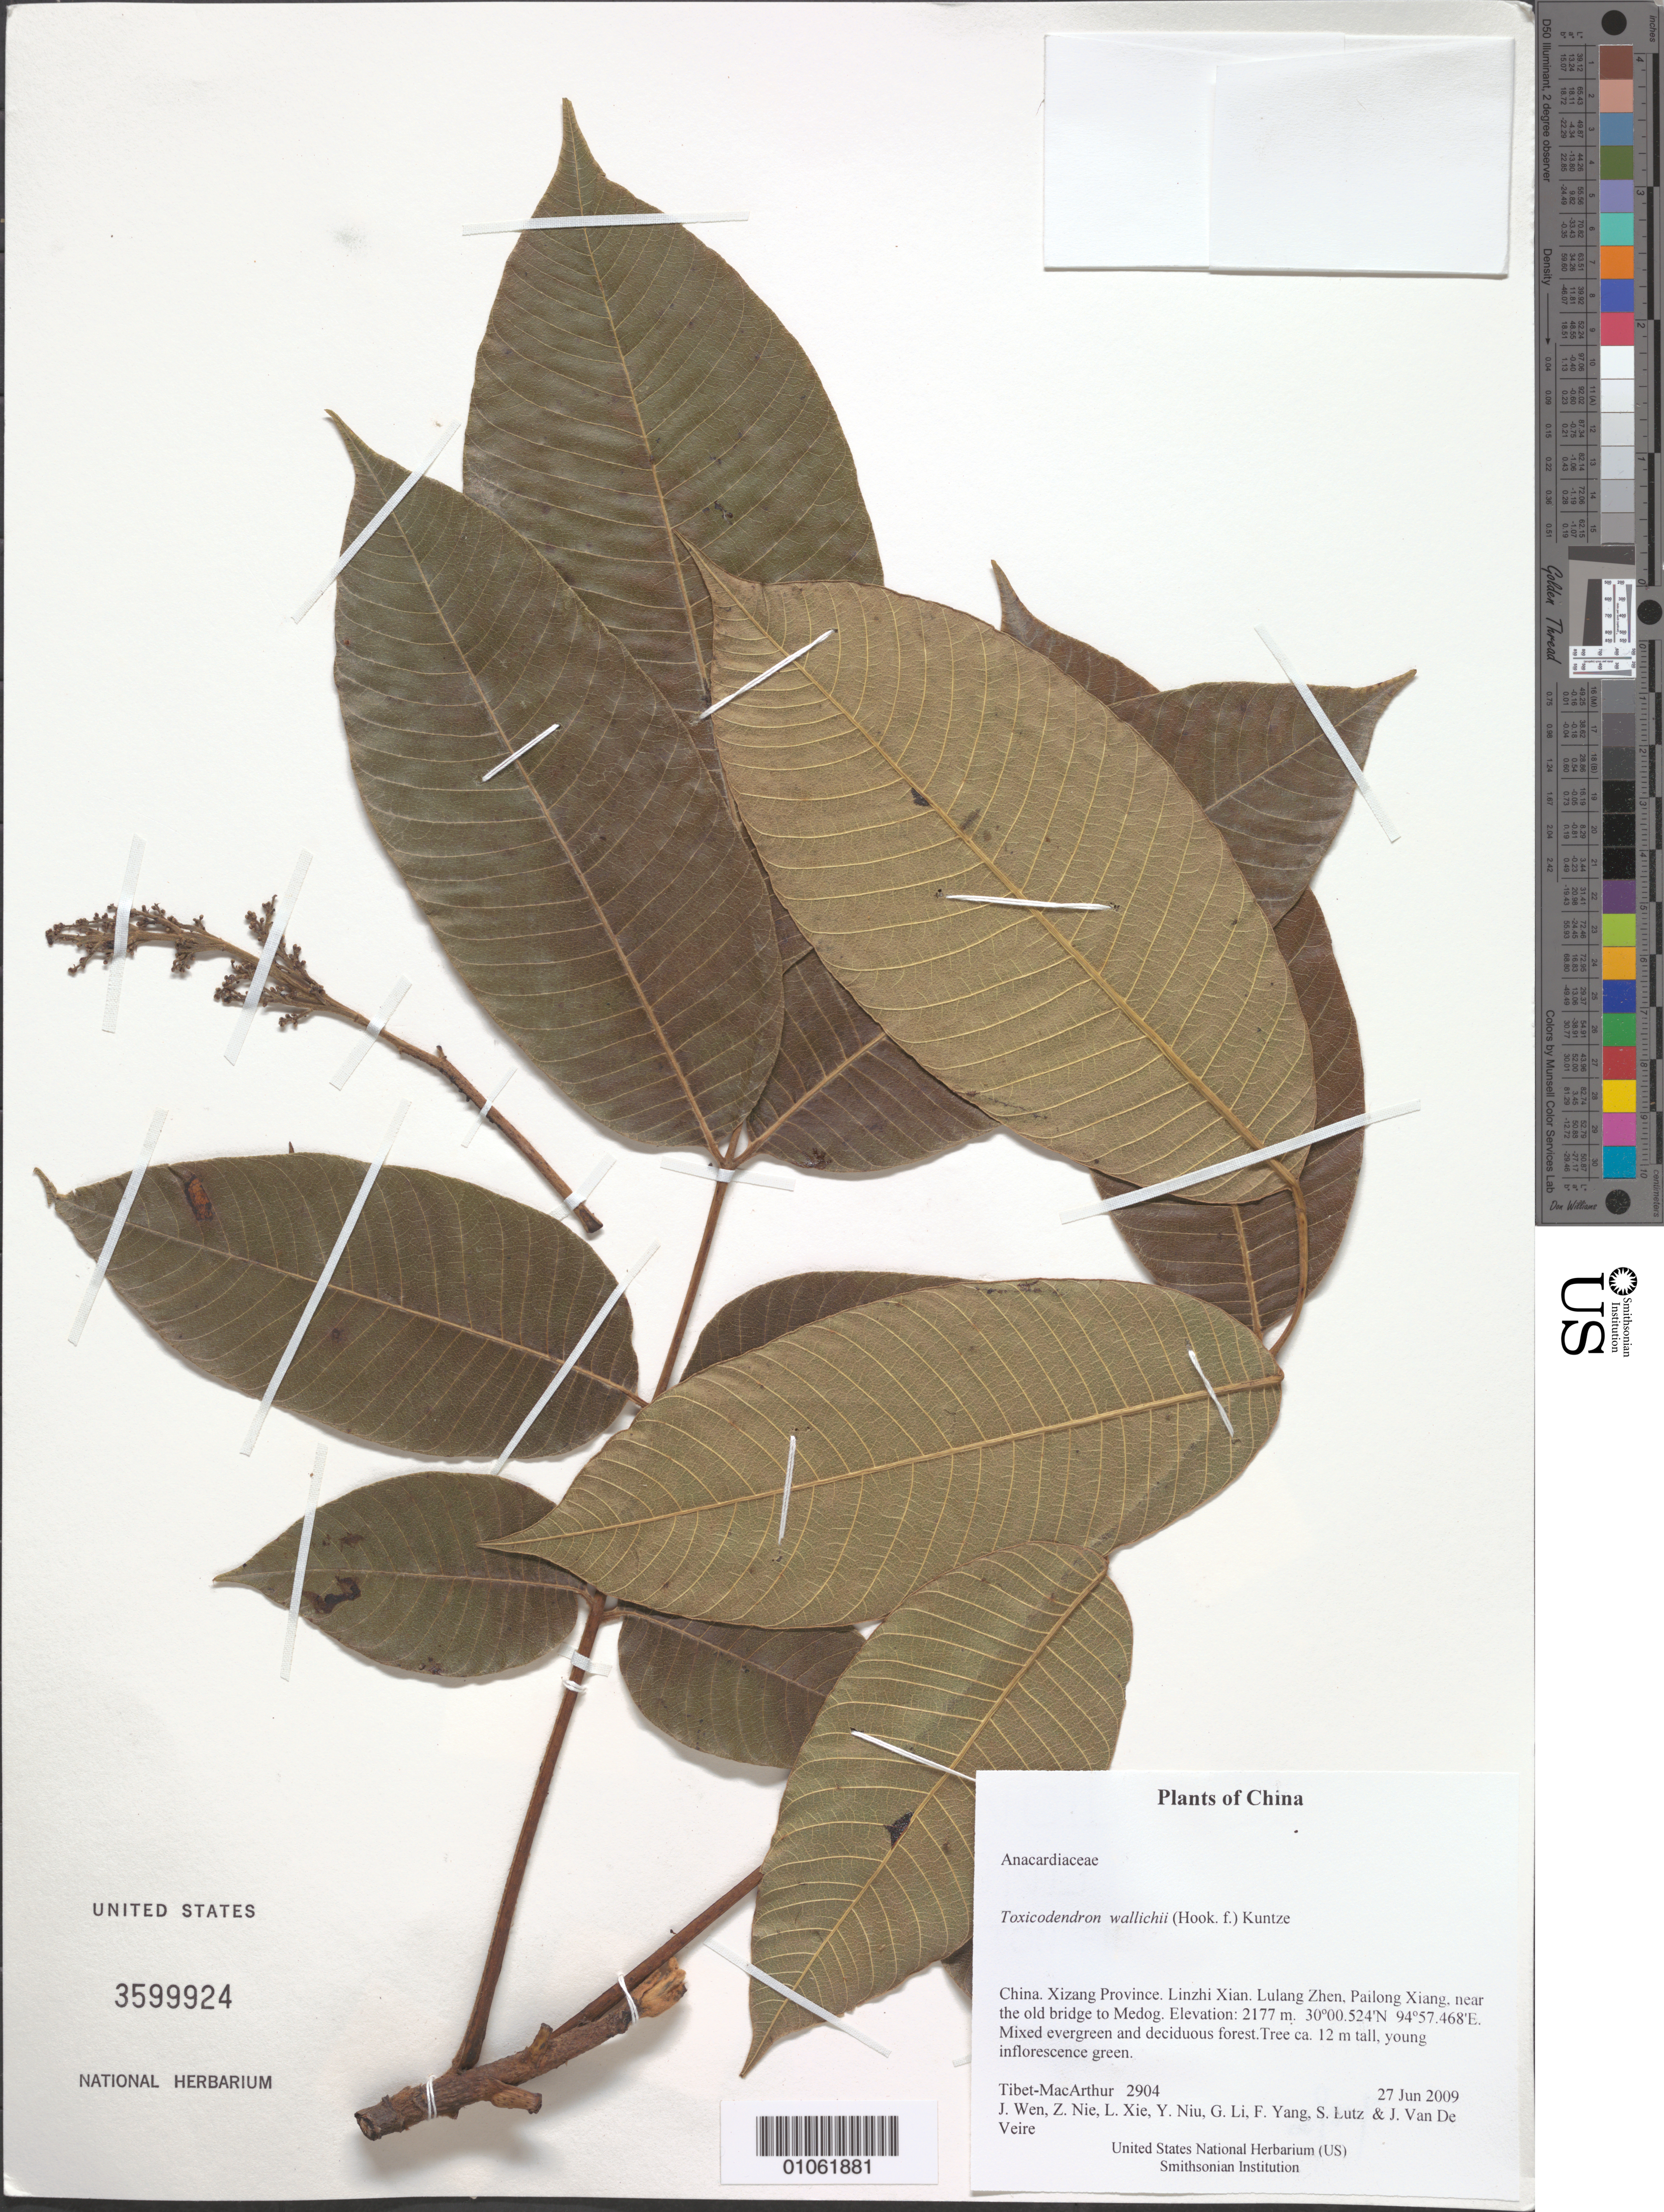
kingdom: Plantae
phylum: Tracheophyta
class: Magnoliopsida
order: Sapindales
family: Anacardiaceae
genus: Toxicodendron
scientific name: Toxicodendron wallichii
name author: (Hook. f.) Kuntze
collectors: Tibet-MacArthur, J. Wen, Z. Nie, L. Xie, Y. Niu, G. Li, F. Yang, S. Lutz & J. Van De Veire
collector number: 2904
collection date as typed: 27 Jun 2009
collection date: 2009-06-27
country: China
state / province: Xizang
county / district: Linzhi Xian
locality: Lulang Zhen, Pailong Xiang, near the old bridge to Medog.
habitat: Mixed evergreen and deciduous forest.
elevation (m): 2177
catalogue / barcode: US 3599924